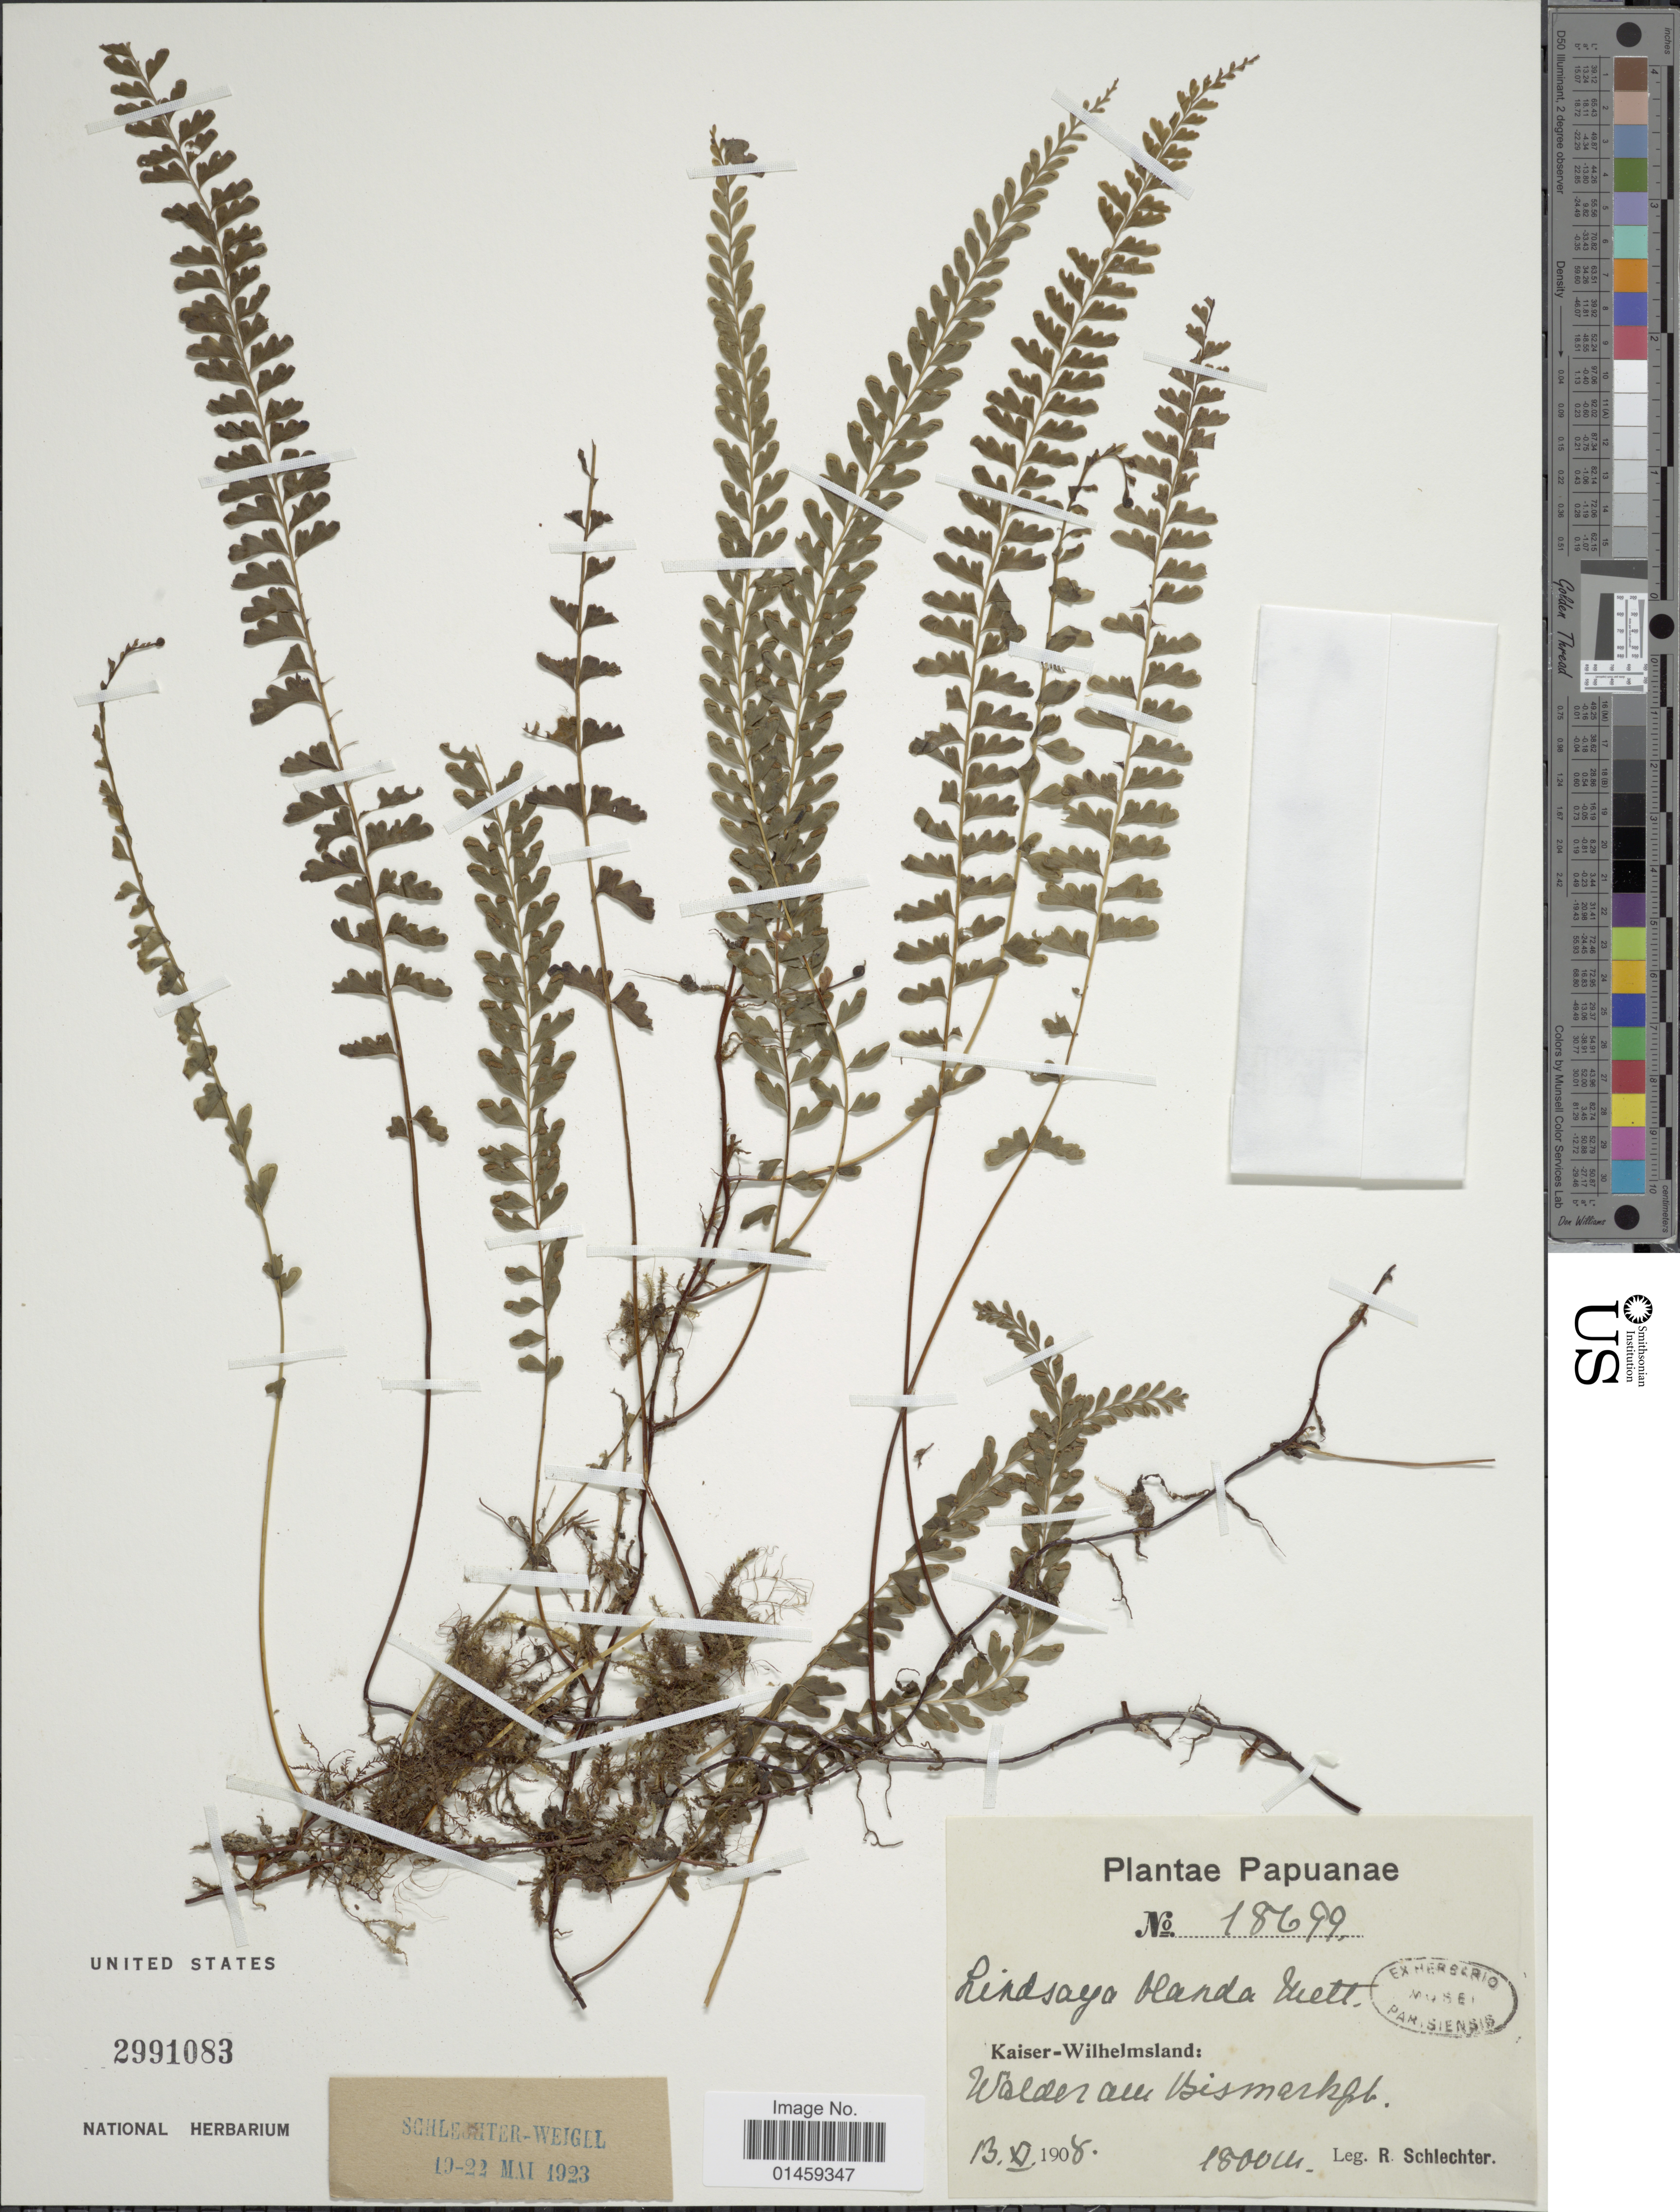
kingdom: Plantae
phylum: Tracheophyta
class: Polypodiopsida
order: Polypodiales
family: Lindsaeaceae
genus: Lindsaea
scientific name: Lindsaea blanda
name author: Mett.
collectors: F. R. R. Schlechter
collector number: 18699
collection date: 1908-10-13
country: Papua New Guinea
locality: Papuanae. Kaiser-Wilhelmsland: Wälder am Bismark Geb.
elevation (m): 1800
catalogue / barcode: US 2991083